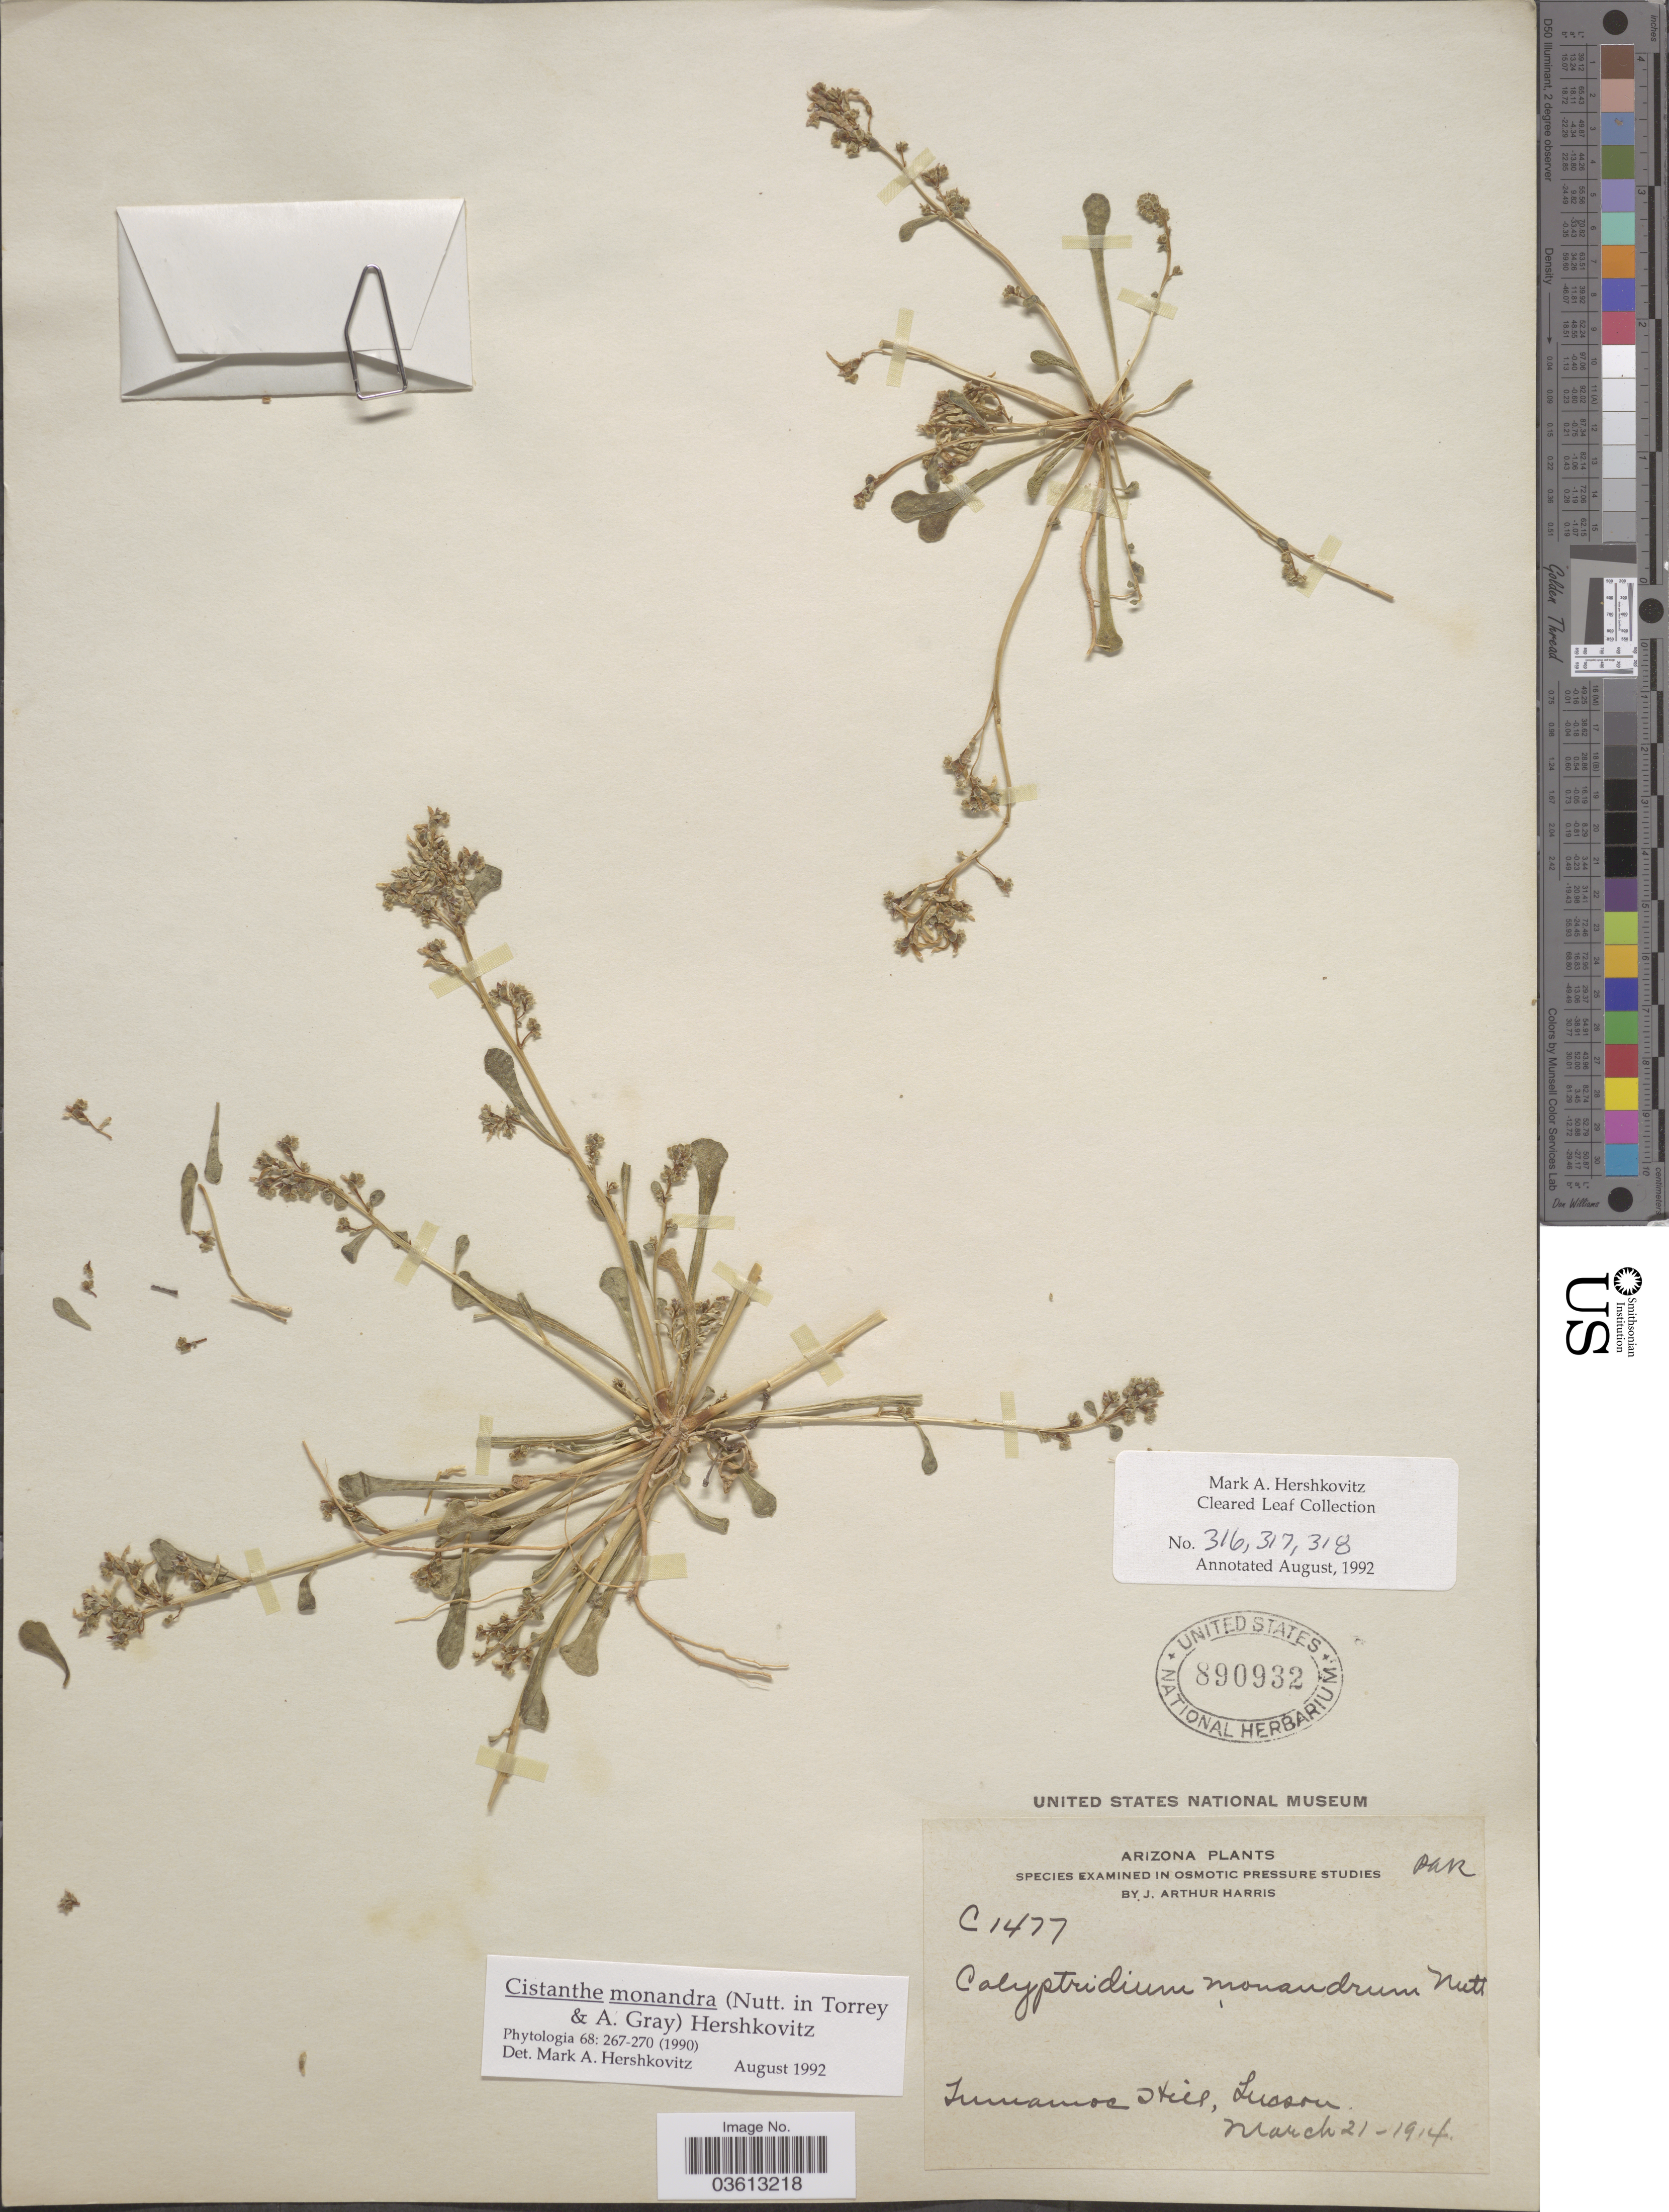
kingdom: Plantae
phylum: Tracheophyta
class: Magnoliopsida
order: Caryophyllales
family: Montiaceae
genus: Calandrinia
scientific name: Calandrinia monandra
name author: (Ruiz & Pav.) DC.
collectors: J. A. Harris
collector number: C1477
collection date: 1914-03-21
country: United States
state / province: Arizona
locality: Tumamoc Hill, Tucson.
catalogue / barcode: US 890932